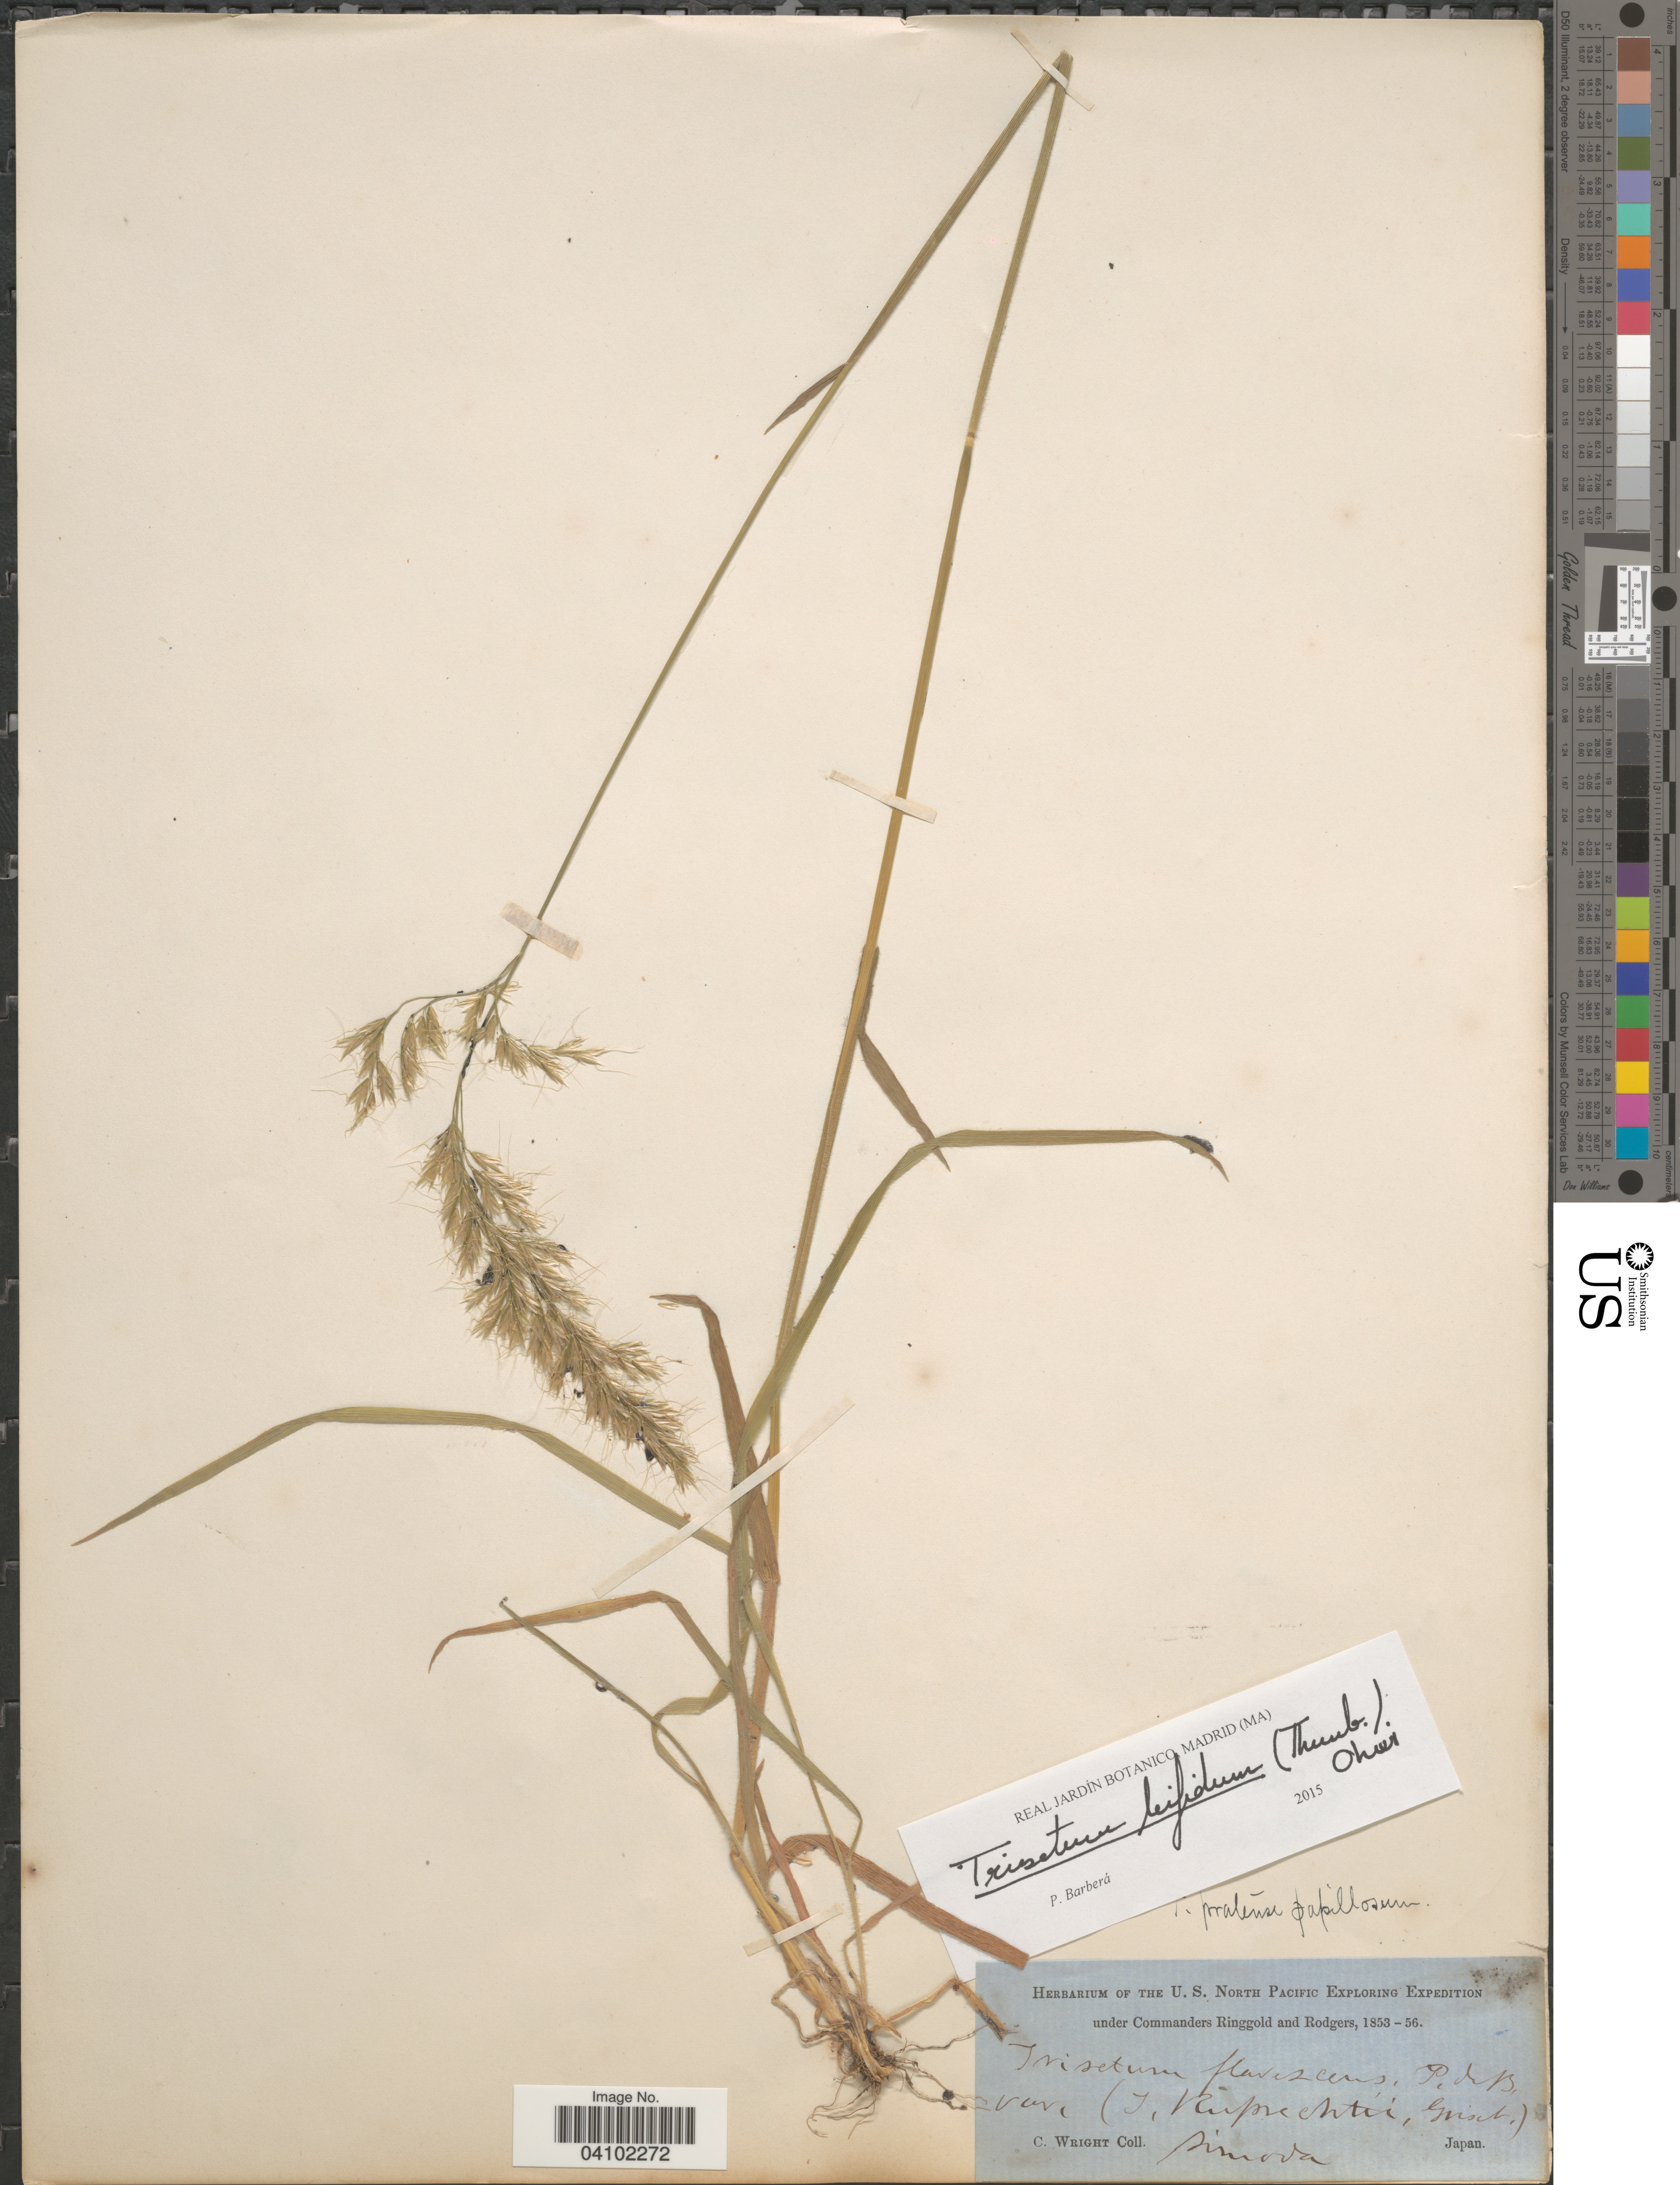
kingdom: Plantae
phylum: Tracheophyta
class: Liliopsida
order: Poales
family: Poaceae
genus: Sibirotrisetum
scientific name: Sibirotrisetum bifidum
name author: (Thunb.) Barberá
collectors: C. Wright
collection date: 1853/1856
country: Japan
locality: The U.S. North Pacific Exploring Expedition under Commanders Ringgold and Rodgers, 1853 - 56. Simoda.